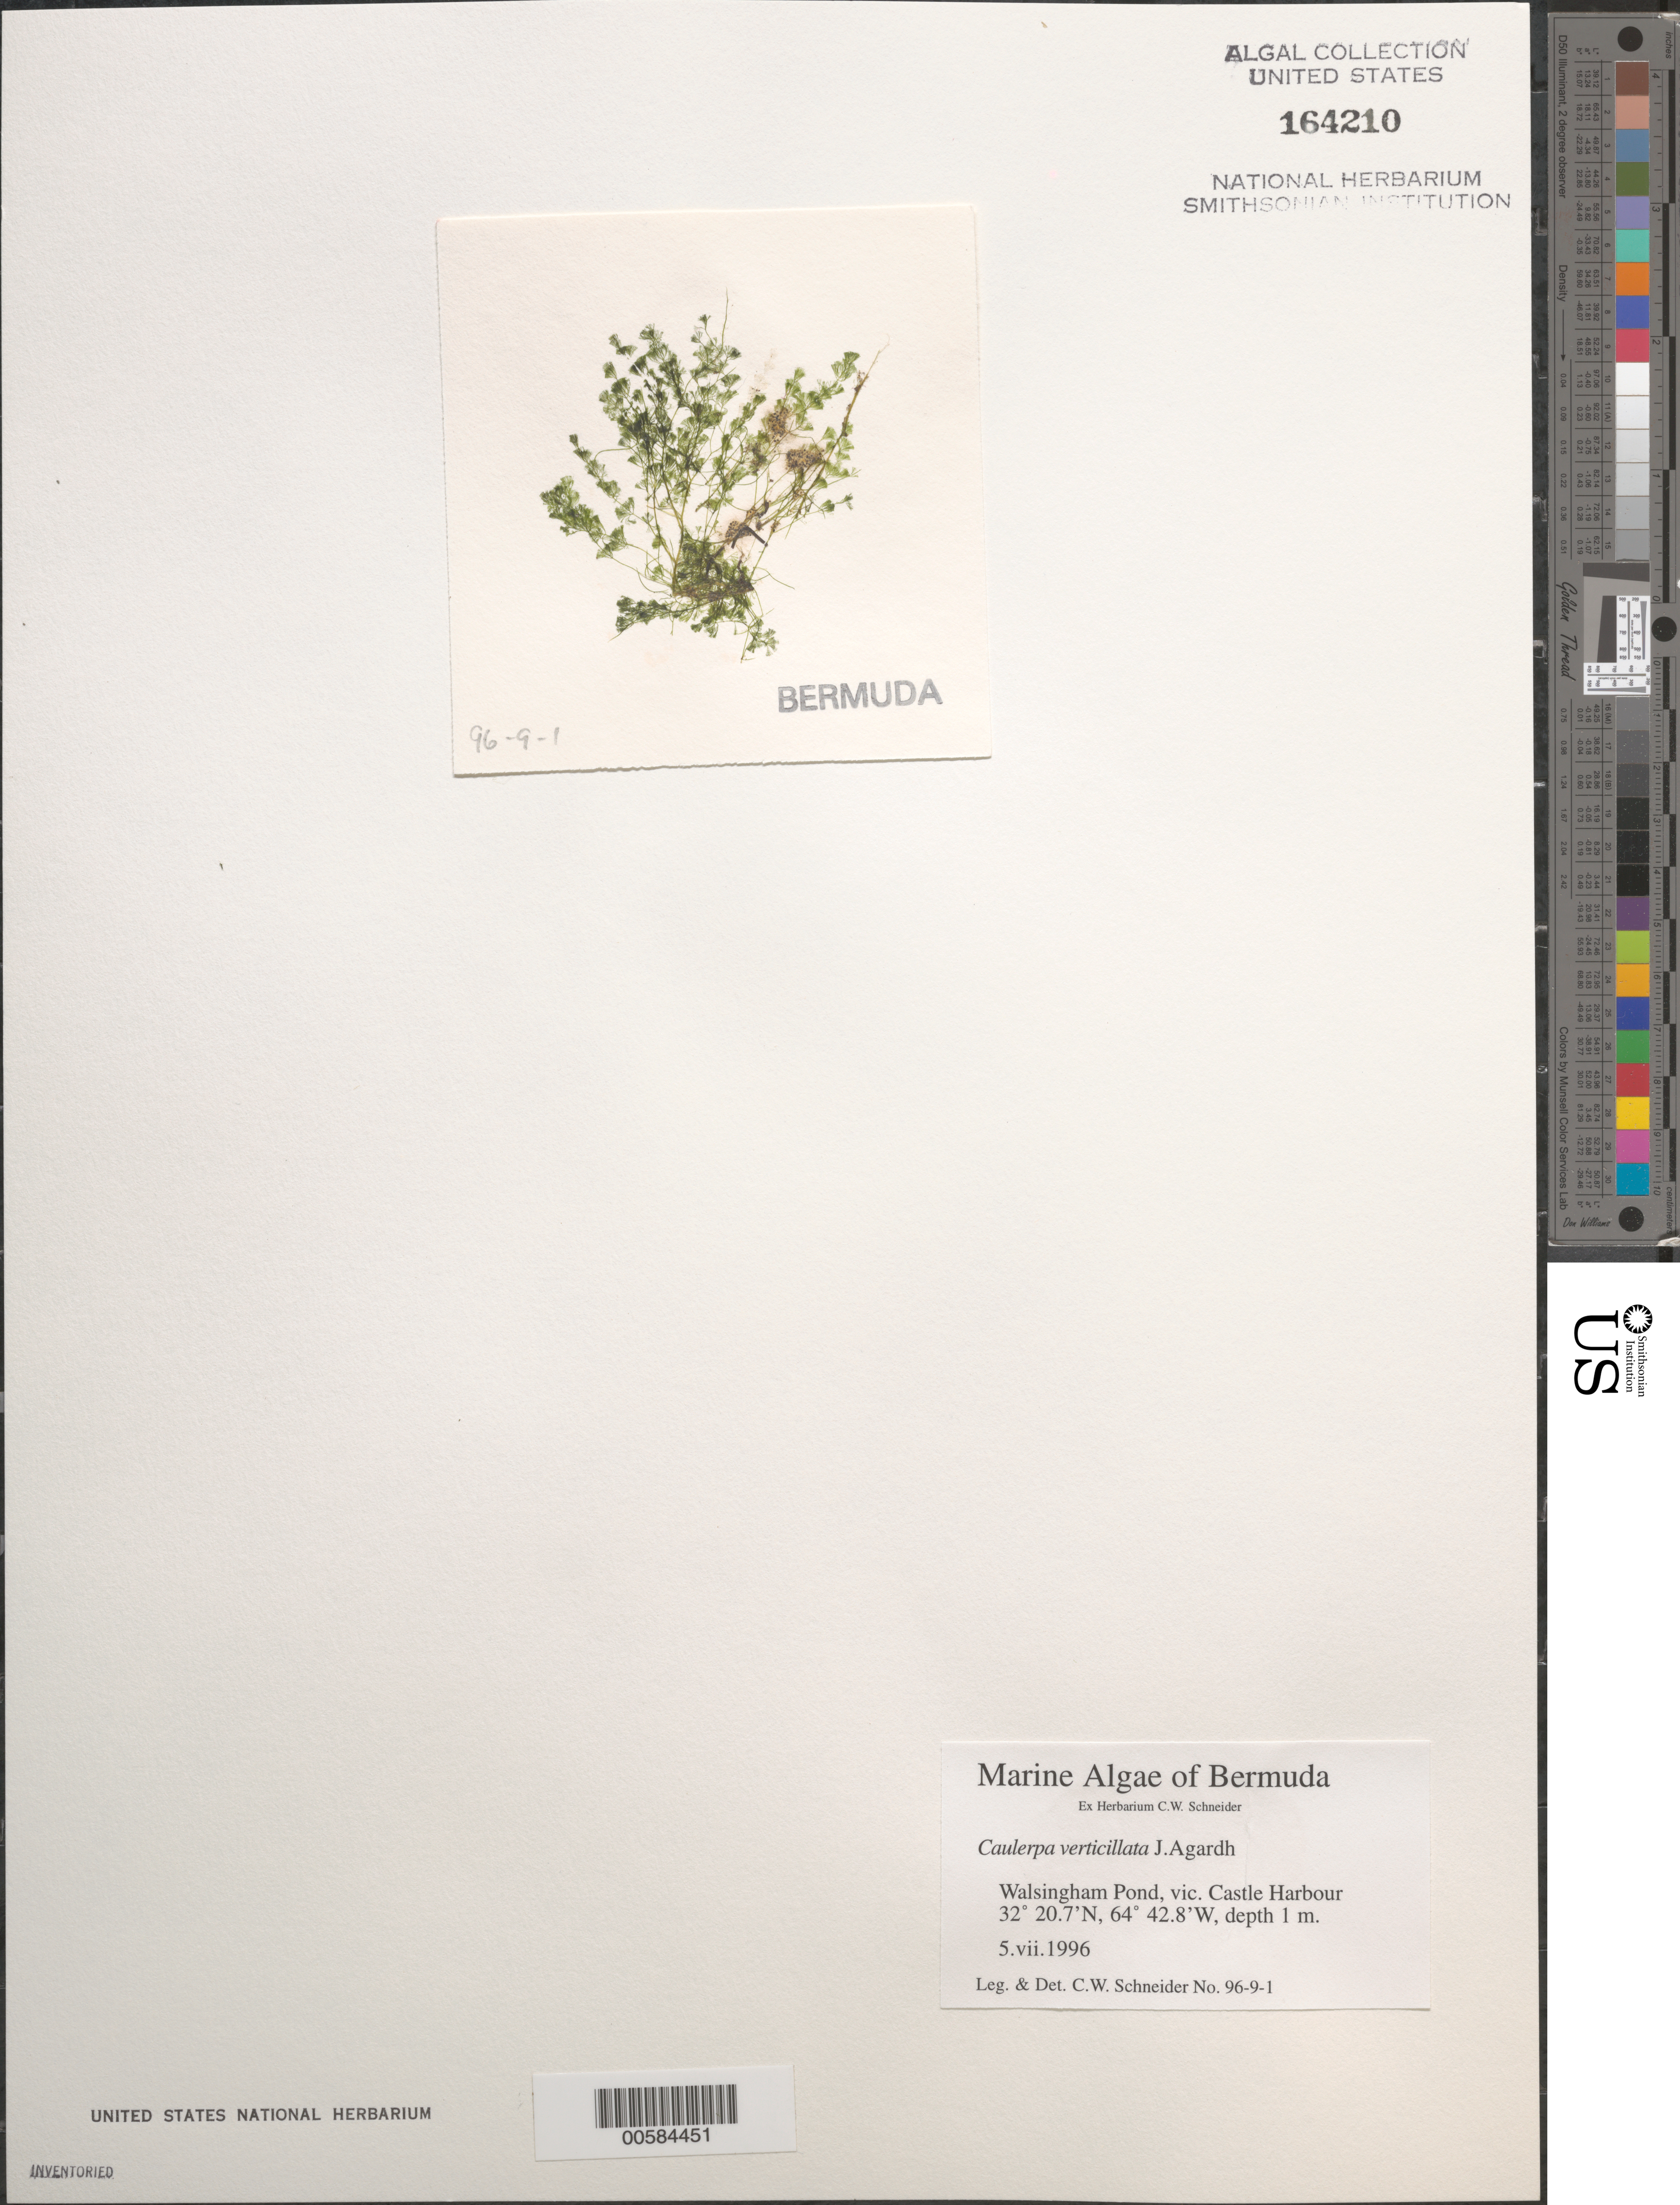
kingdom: Plantae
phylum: Chlorophyta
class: Ulvophyceae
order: Bryopsidales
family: Caulerpaceae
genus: Caulerpa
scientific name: Caulerpa verticillata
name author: J. Agardh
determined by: Schneider, C. W.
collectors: C. W. Schneider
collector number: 96-9-1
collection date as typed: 05 Jul 1996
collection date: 1996-07-05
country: Bermuda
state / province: Hamilton Parish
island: Bermuda Island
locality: Walsingham Pond, Castle Harbour area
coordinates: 32 20.7'N, 64 42.8'W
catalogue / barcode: US 164210